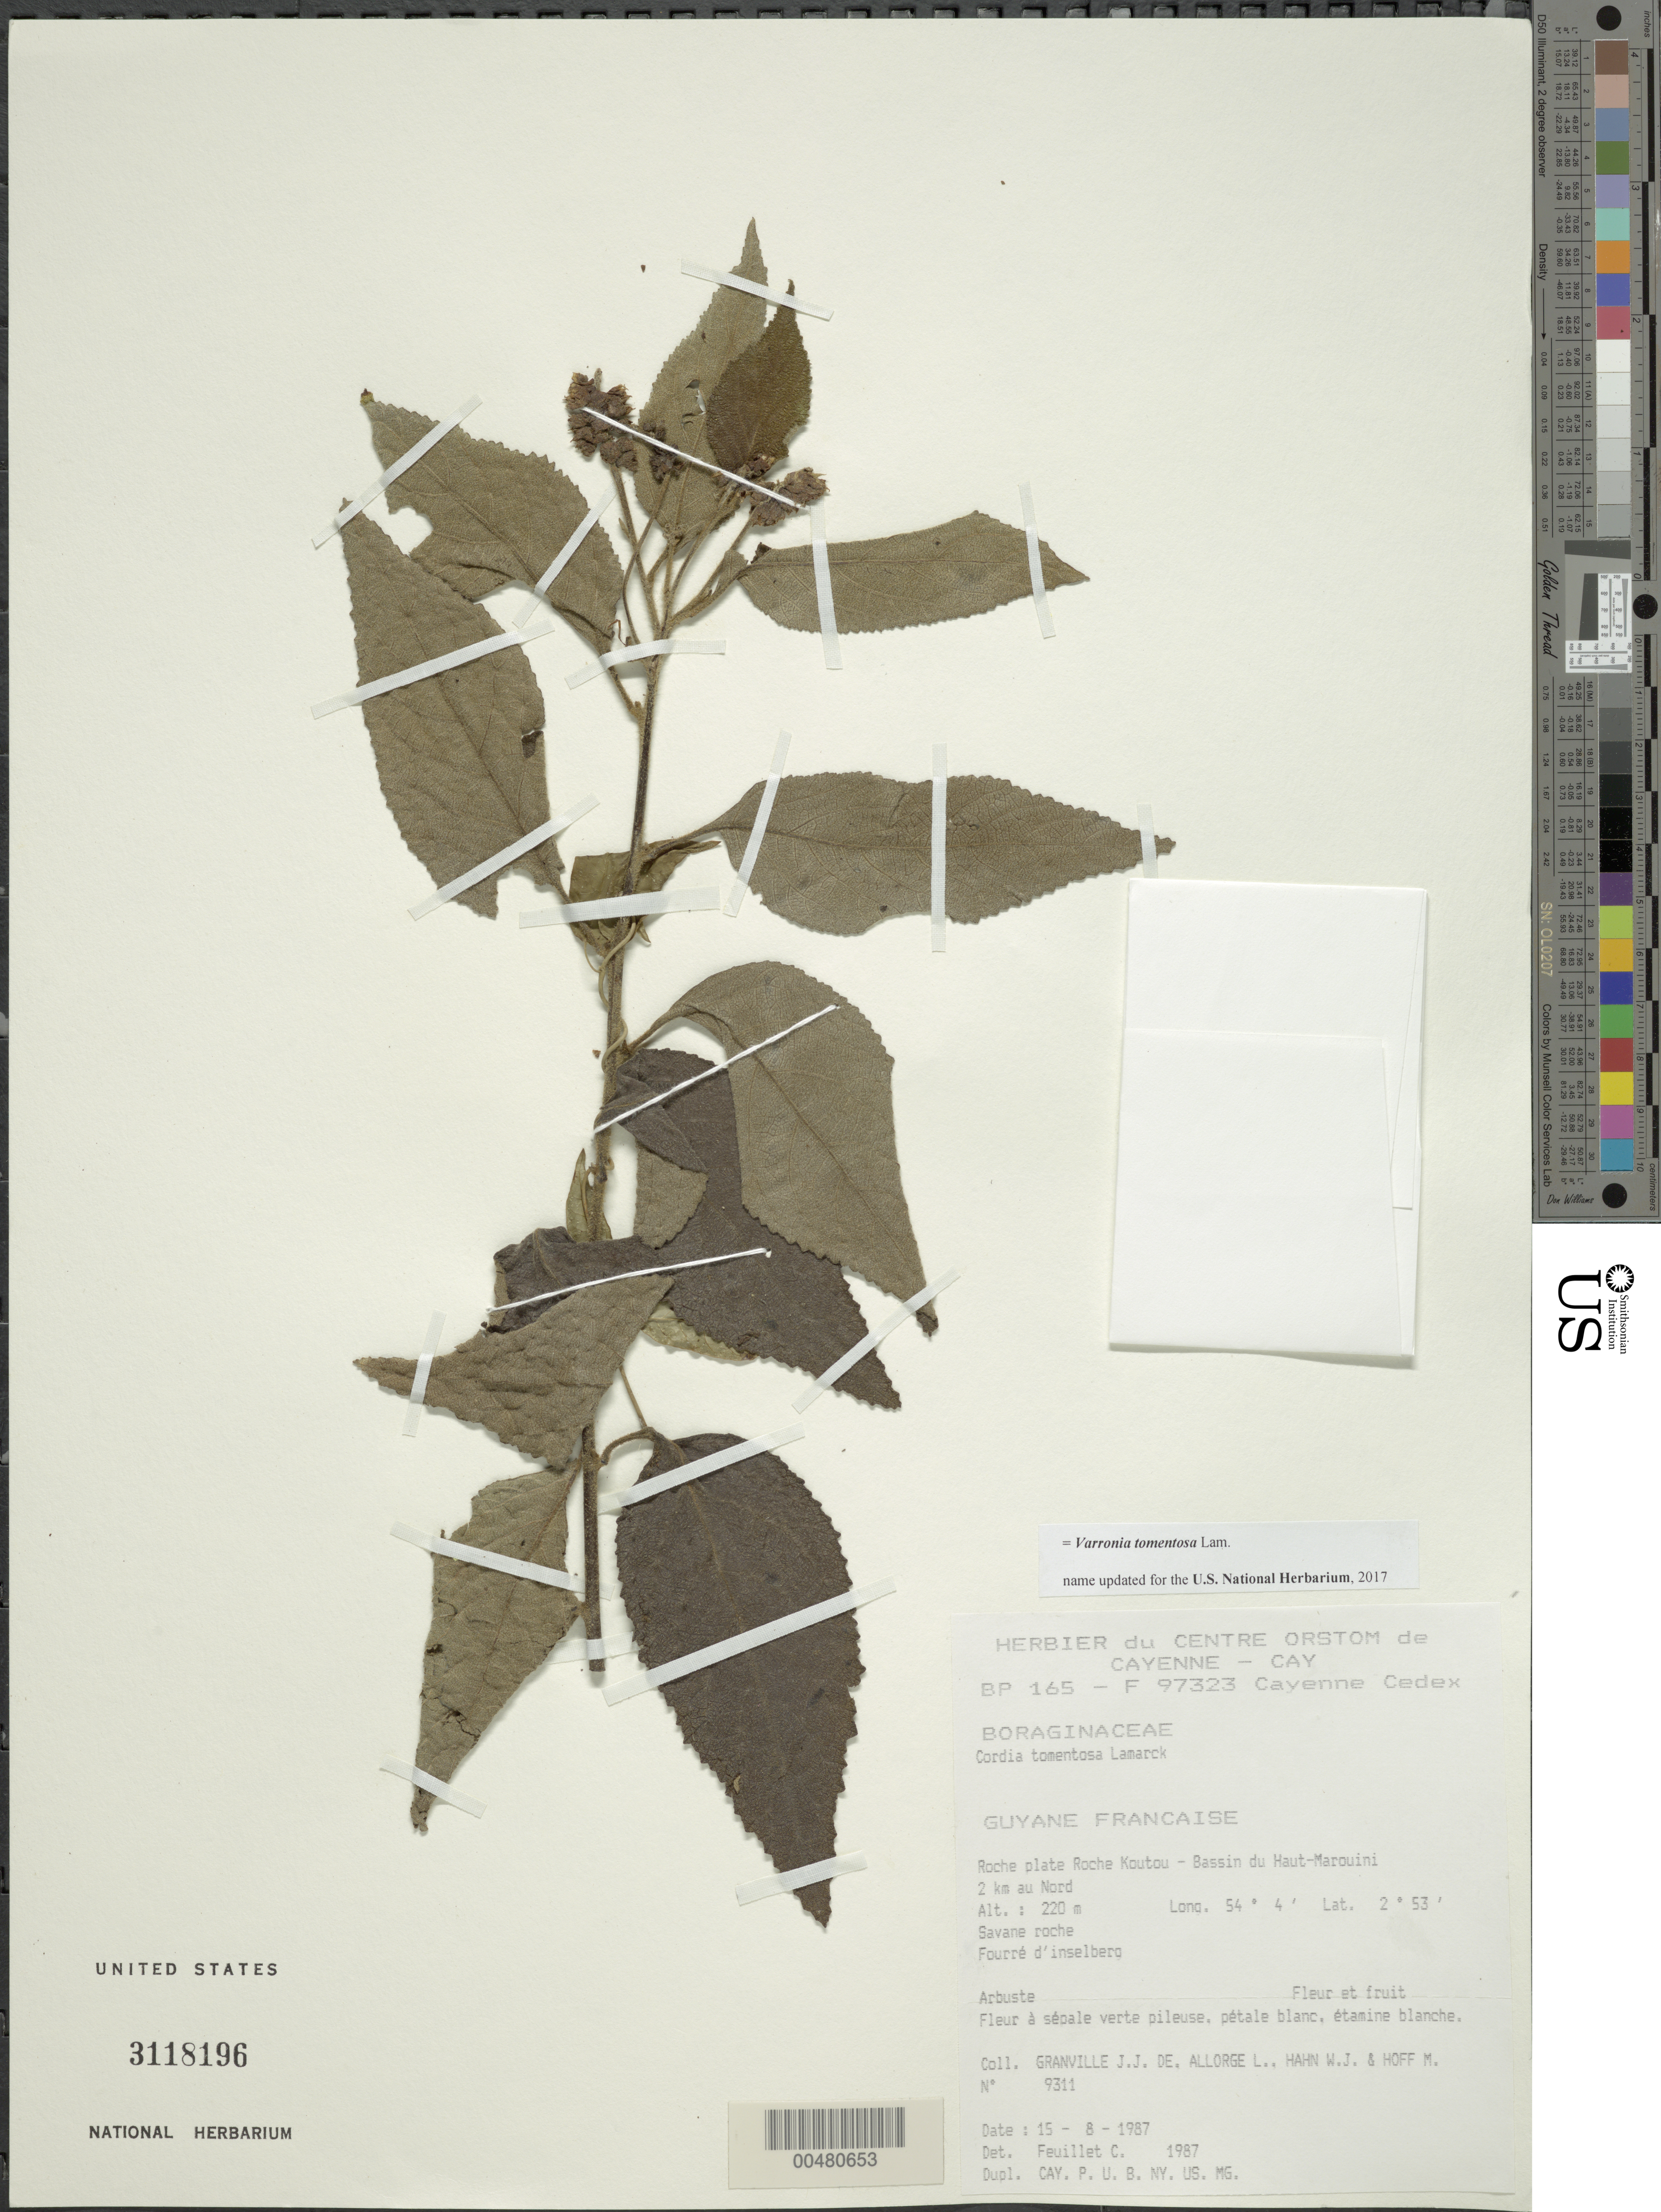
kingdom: Plantae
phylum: Tracheophyta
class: Magnoliopsida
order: Boraginales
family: Cordiaceae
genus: Varronia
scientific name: Varronia tomentosa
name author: Lam.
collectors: J.-J. de Granville, L. Allorge, W. J. Hahn & M. Hoff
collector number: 9311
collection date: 1987-08-15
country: French Guiana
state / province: Cayenne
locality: Guyane Francaise. Roche plate roche Koutou - Bassin du Haut-Marouini 2 km au Nord.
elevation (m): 220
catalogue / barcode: US 3118196